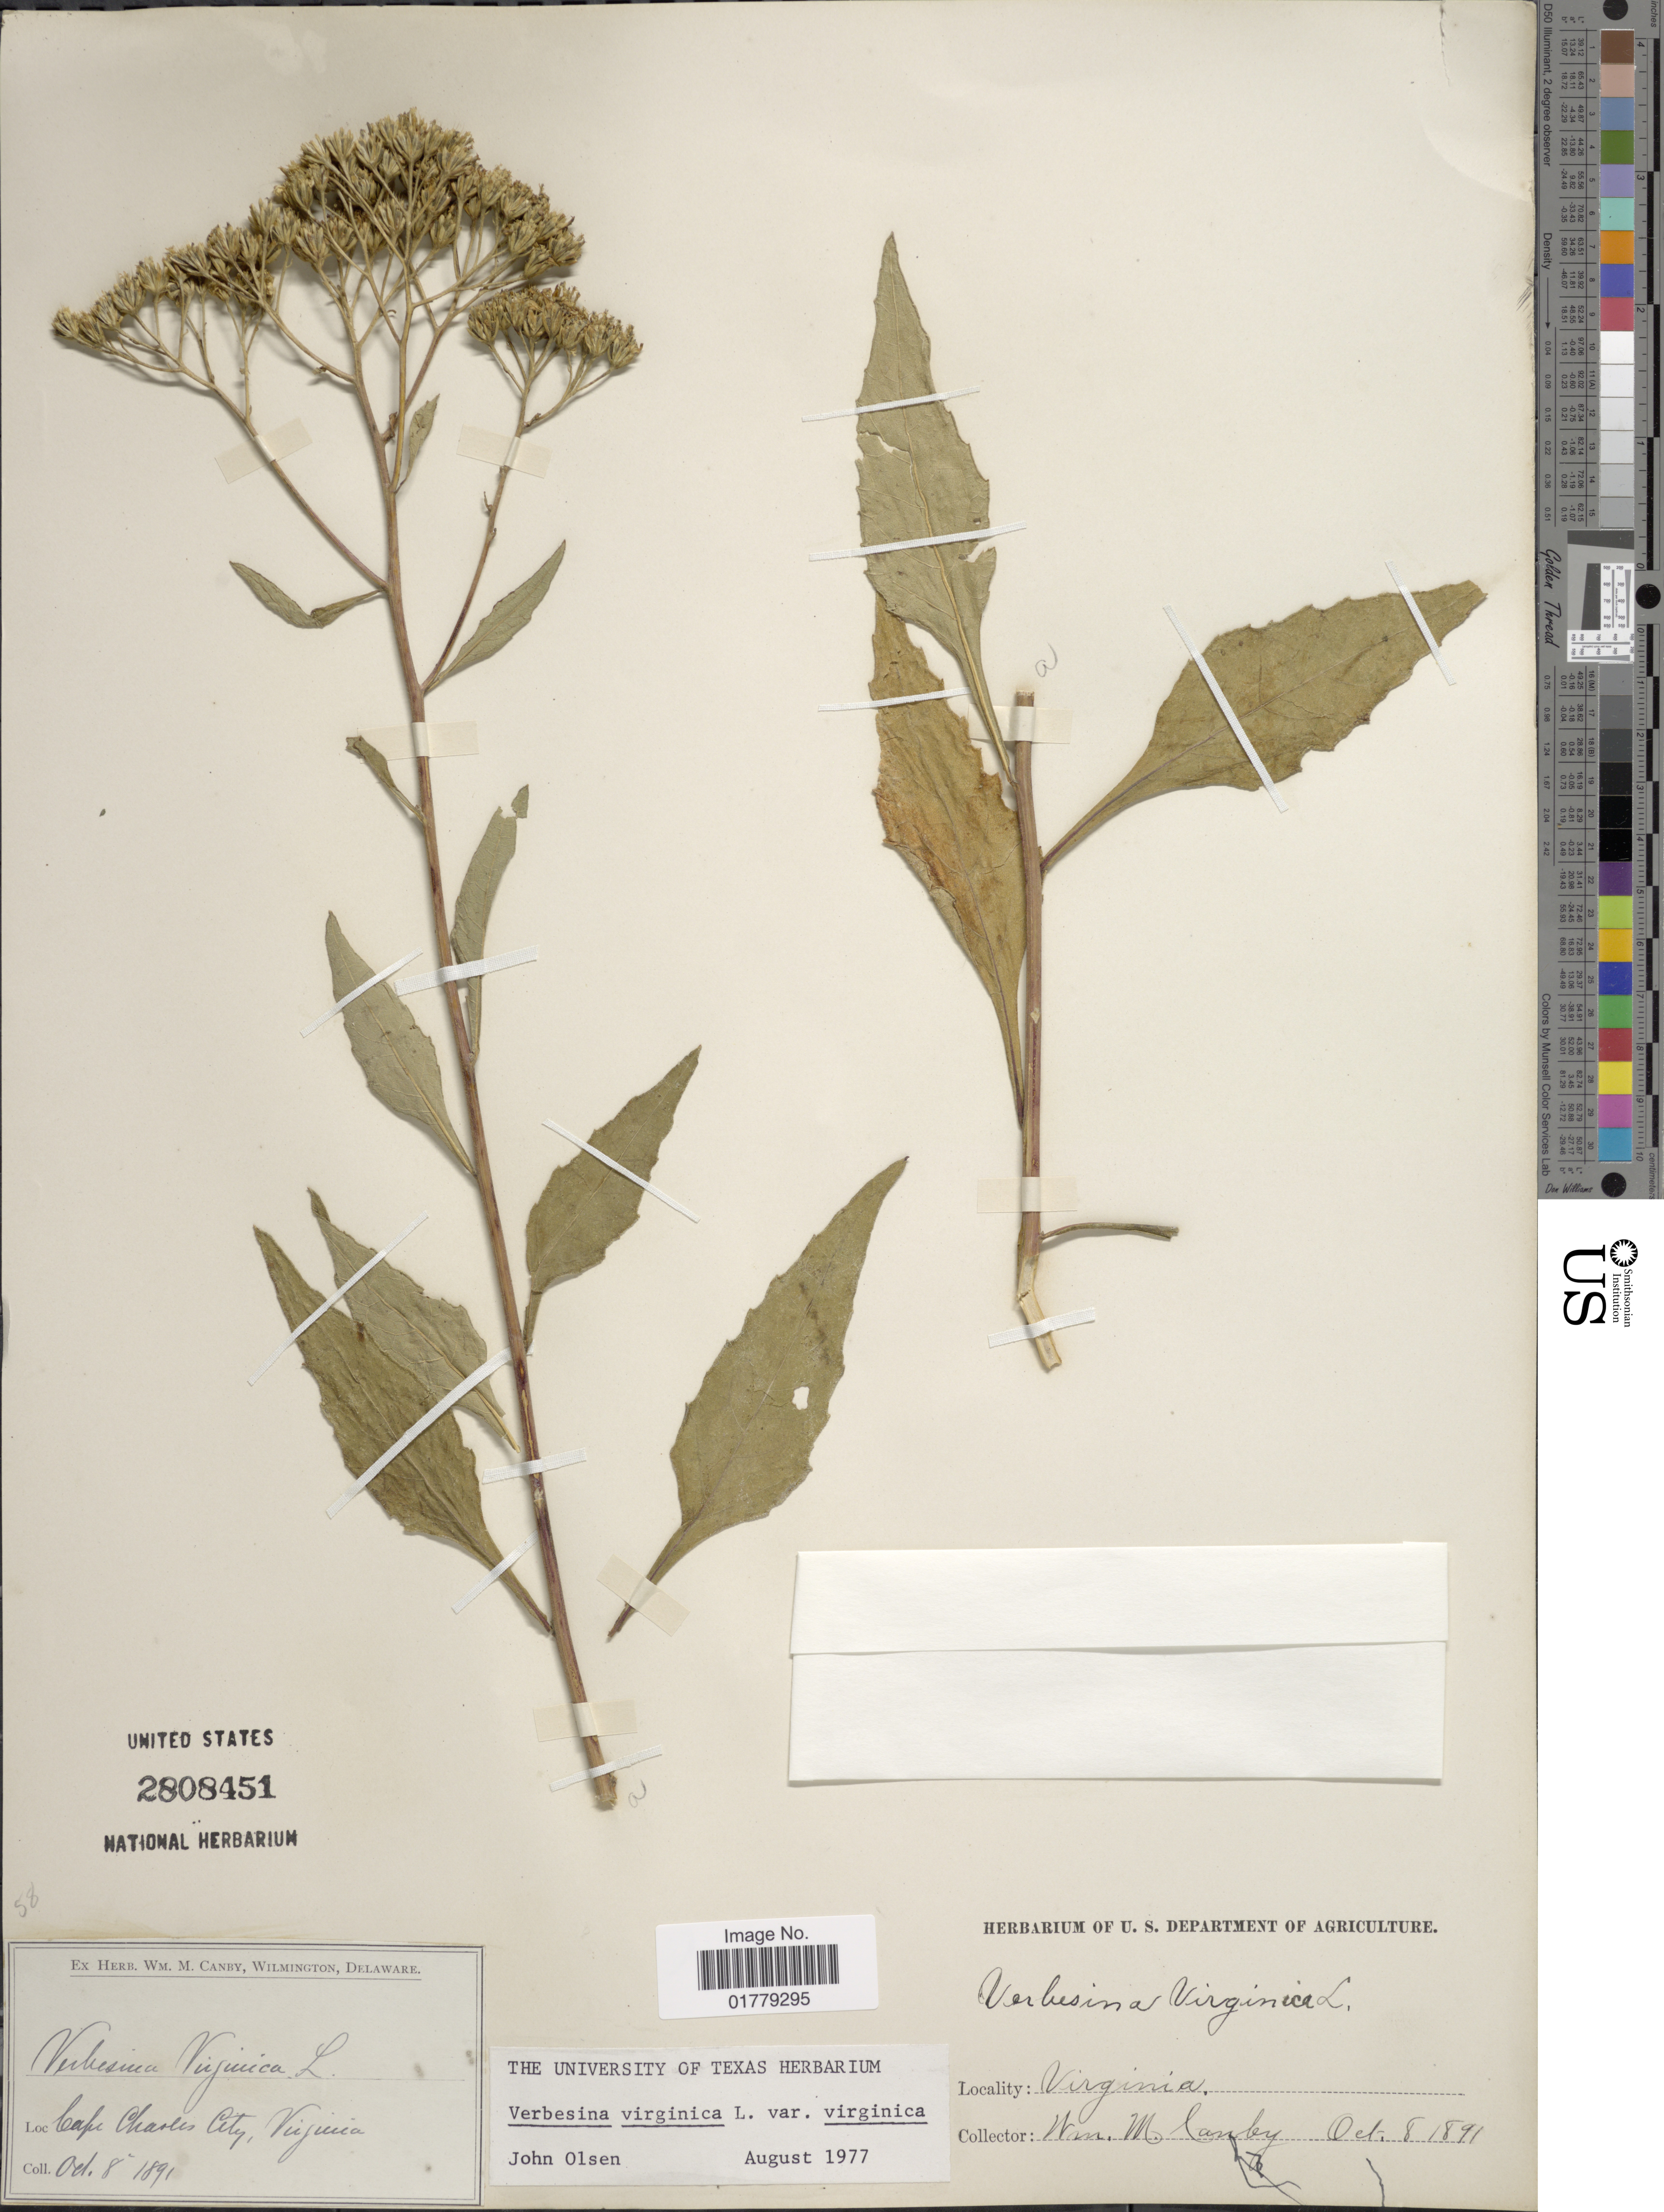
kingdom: Plantae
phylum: Tracheophyta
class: Magnoliopsida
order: Asterales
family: Asteraceae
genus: Verbesina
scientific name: Verbesina virginica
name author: L.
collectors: W. M. Canby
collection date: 1891-10-08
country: United States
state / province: Virginia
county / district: Accomack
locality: Cape Charles City, Virginia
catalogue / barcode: US 2808451